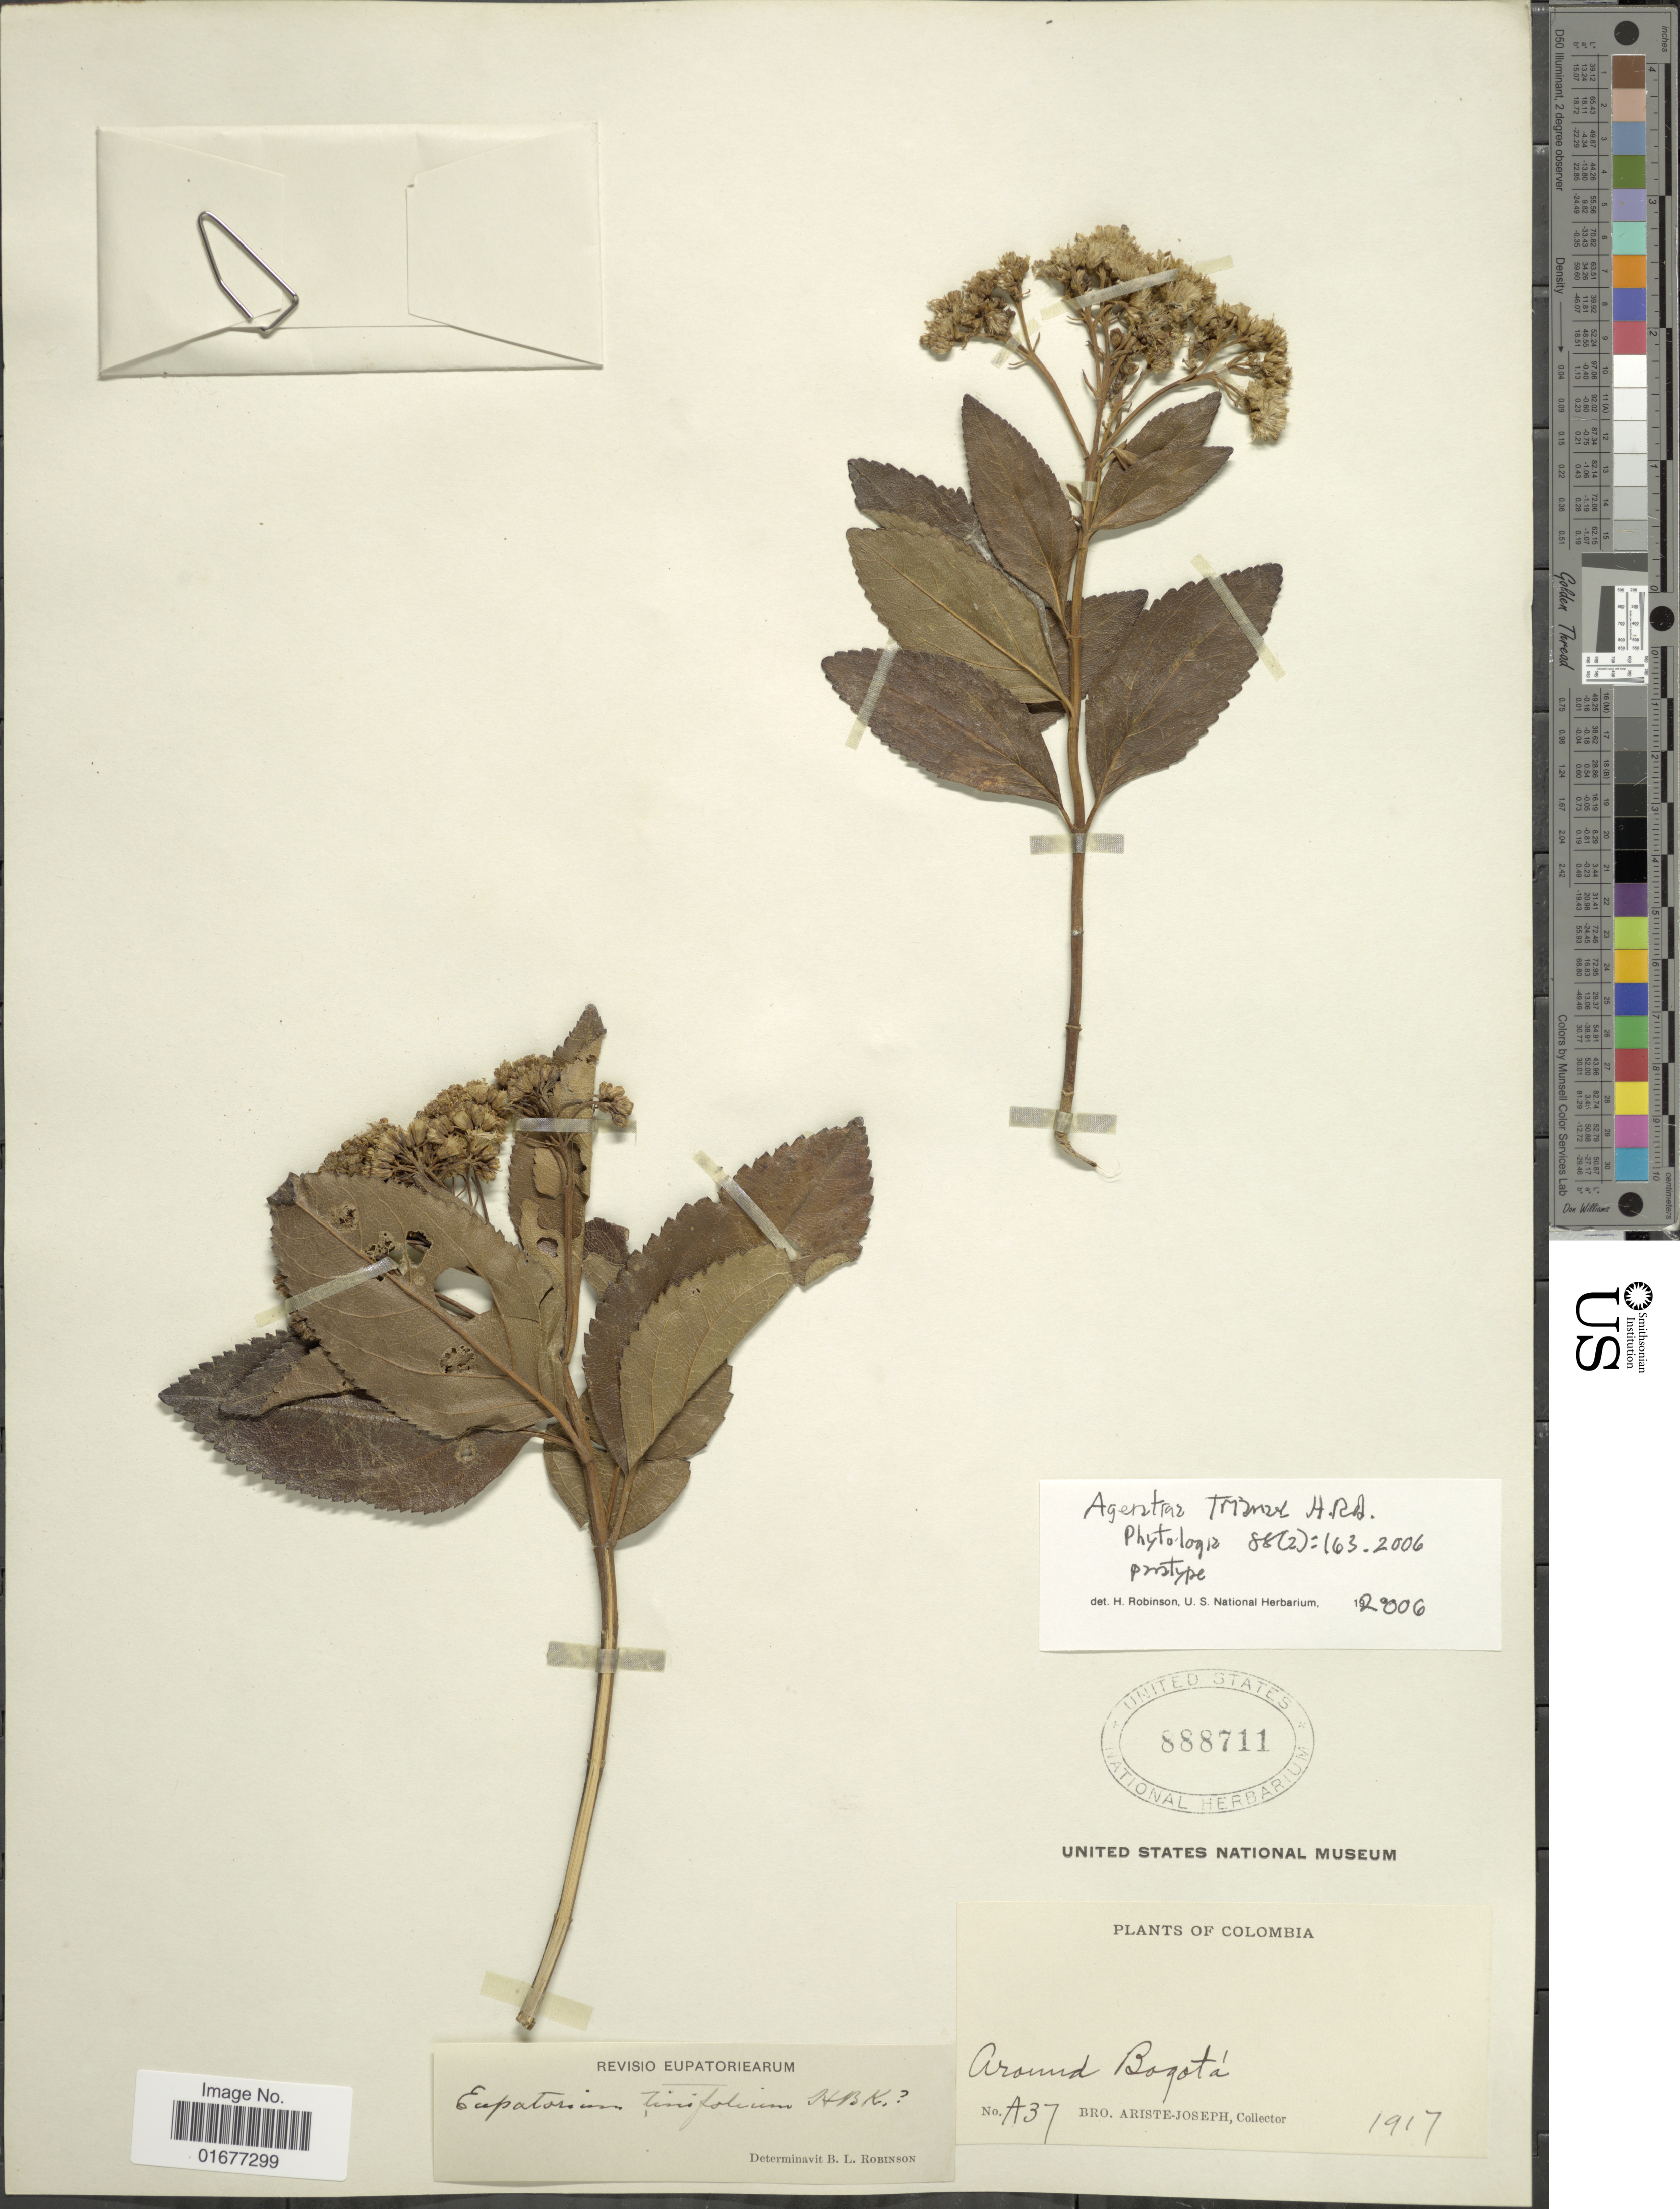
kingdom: Plantae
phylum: Tracheophyta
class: Magnoliopsida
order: Asterales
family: Asteraceae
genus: Ageratina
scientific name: Ageratina fastigiata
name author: (Kunth) R.M. King & H. Rob.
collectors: Bro. Ariste-Joseph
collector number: A37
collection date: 1917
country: Colombia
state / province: Bogota D.C.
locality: Around Bogota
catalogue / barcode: US 888711